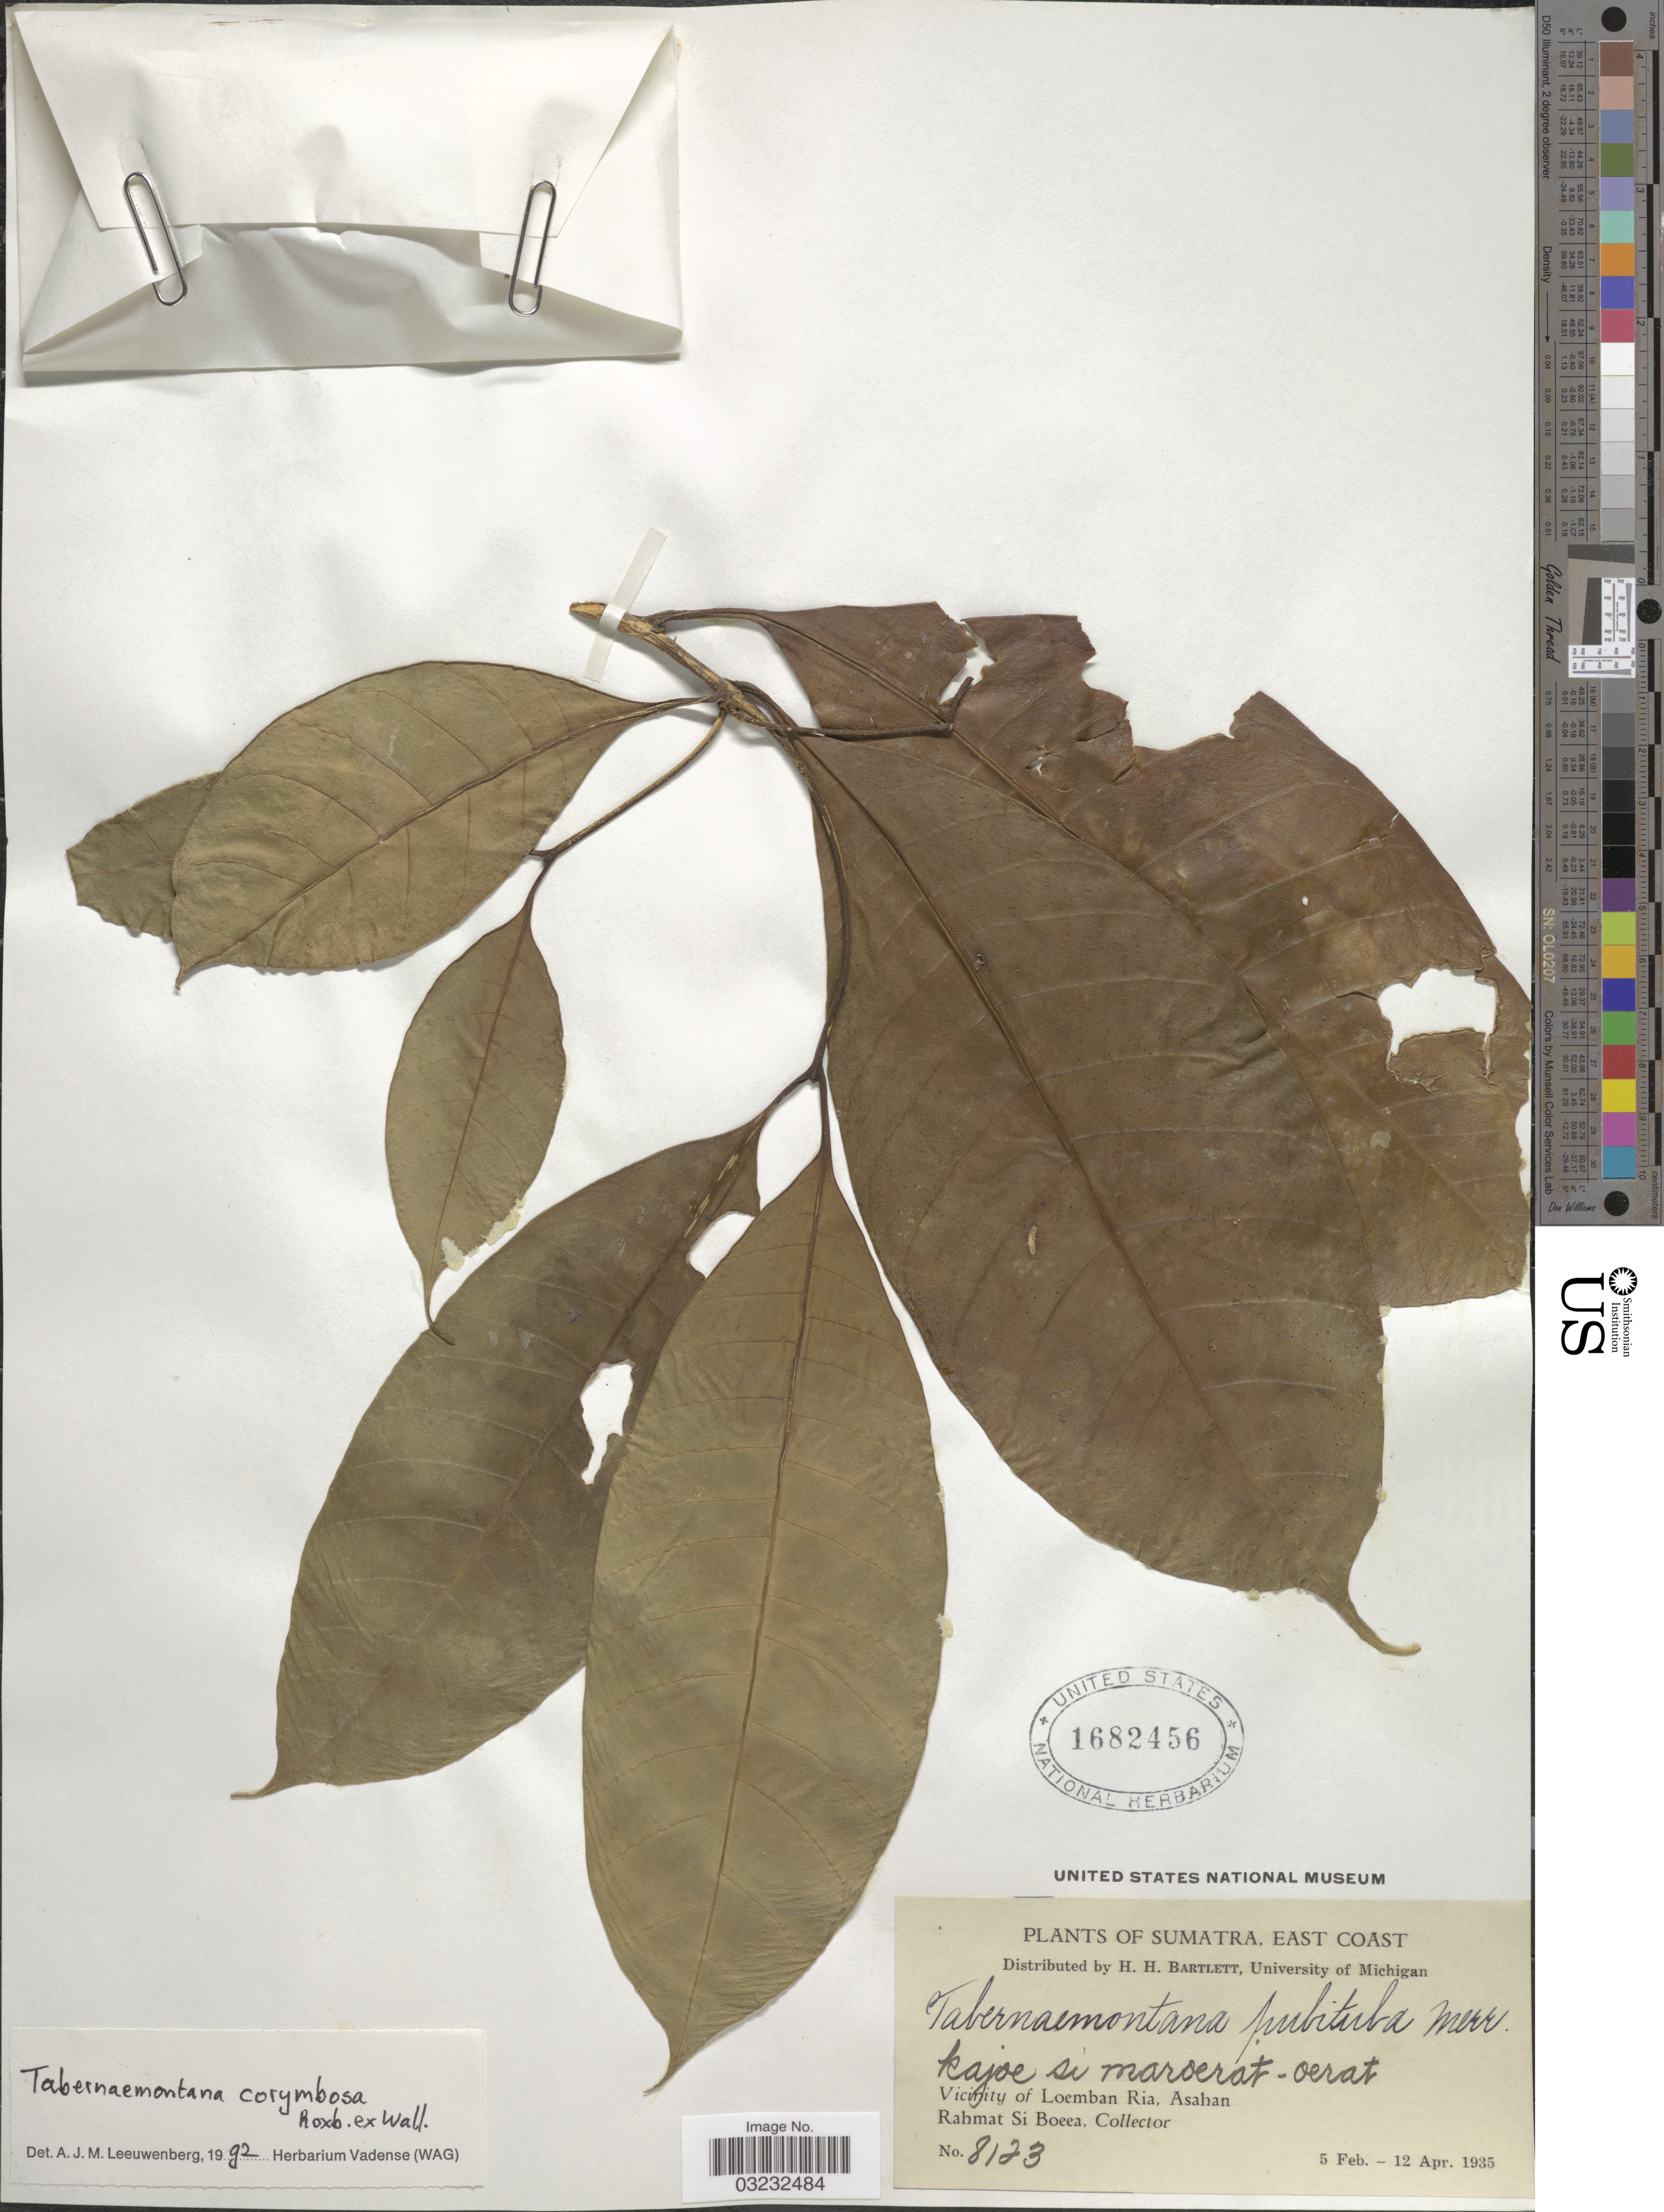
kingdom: Plantae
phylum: Tracheophyta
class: Magnoliopsida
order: Gentianales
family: Apocynaceae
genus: Tabernaemontana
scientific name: Tabernaemontana corymbosa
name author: Roxb. ex Wall.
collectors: Rahmat Si Boeea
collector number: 8123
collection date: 1935-02-05/1935-04-12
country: Indonesia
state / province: Sumatra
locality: East Coast, Vicinity of Loemban Ria, Asahan.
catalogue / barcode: US 1682456